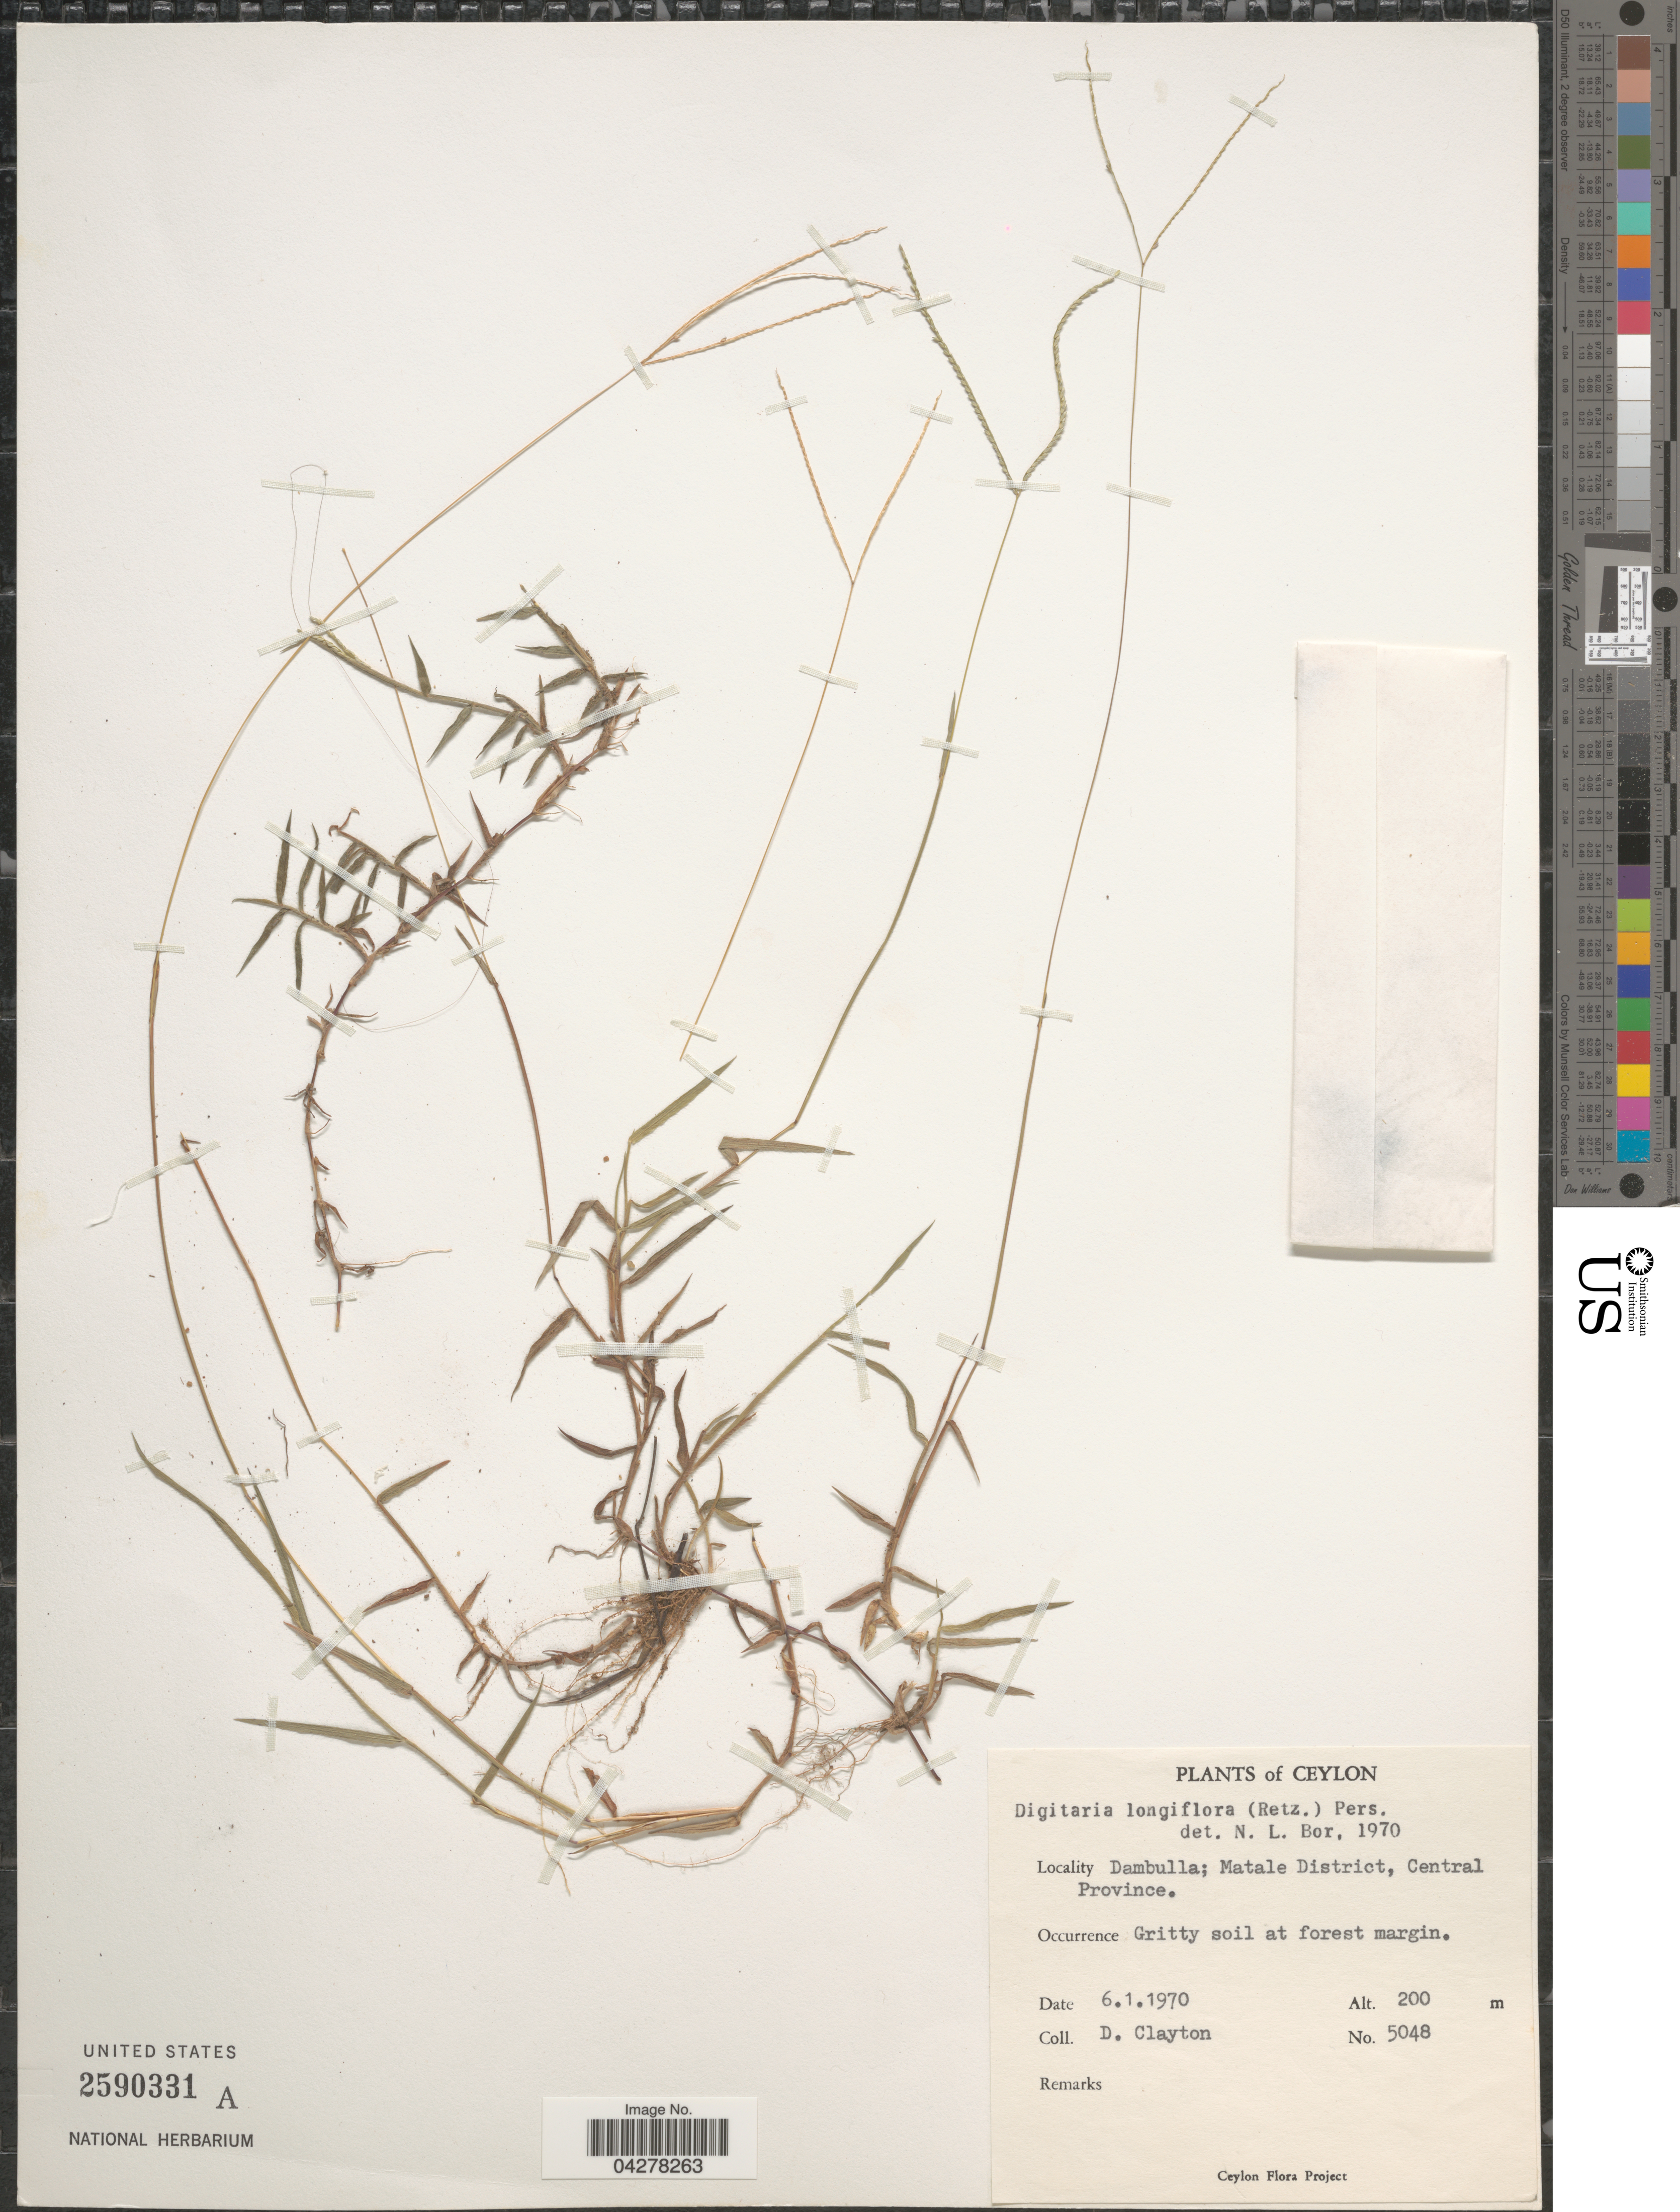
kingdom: Plantae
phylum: Tracheophyta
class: Liliopsida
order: Poales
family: Poaceae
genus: Digitaria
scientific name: Digitaria longiflora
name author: (Retz.) Pers.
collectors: D. Clayton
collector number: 5048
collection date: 1970-01-06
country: Sri Lanka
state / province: Central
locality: Ceylon. Dambulla; Matale District. Gritty soil at forest margin.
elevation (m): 200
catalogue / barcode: US 2590331A